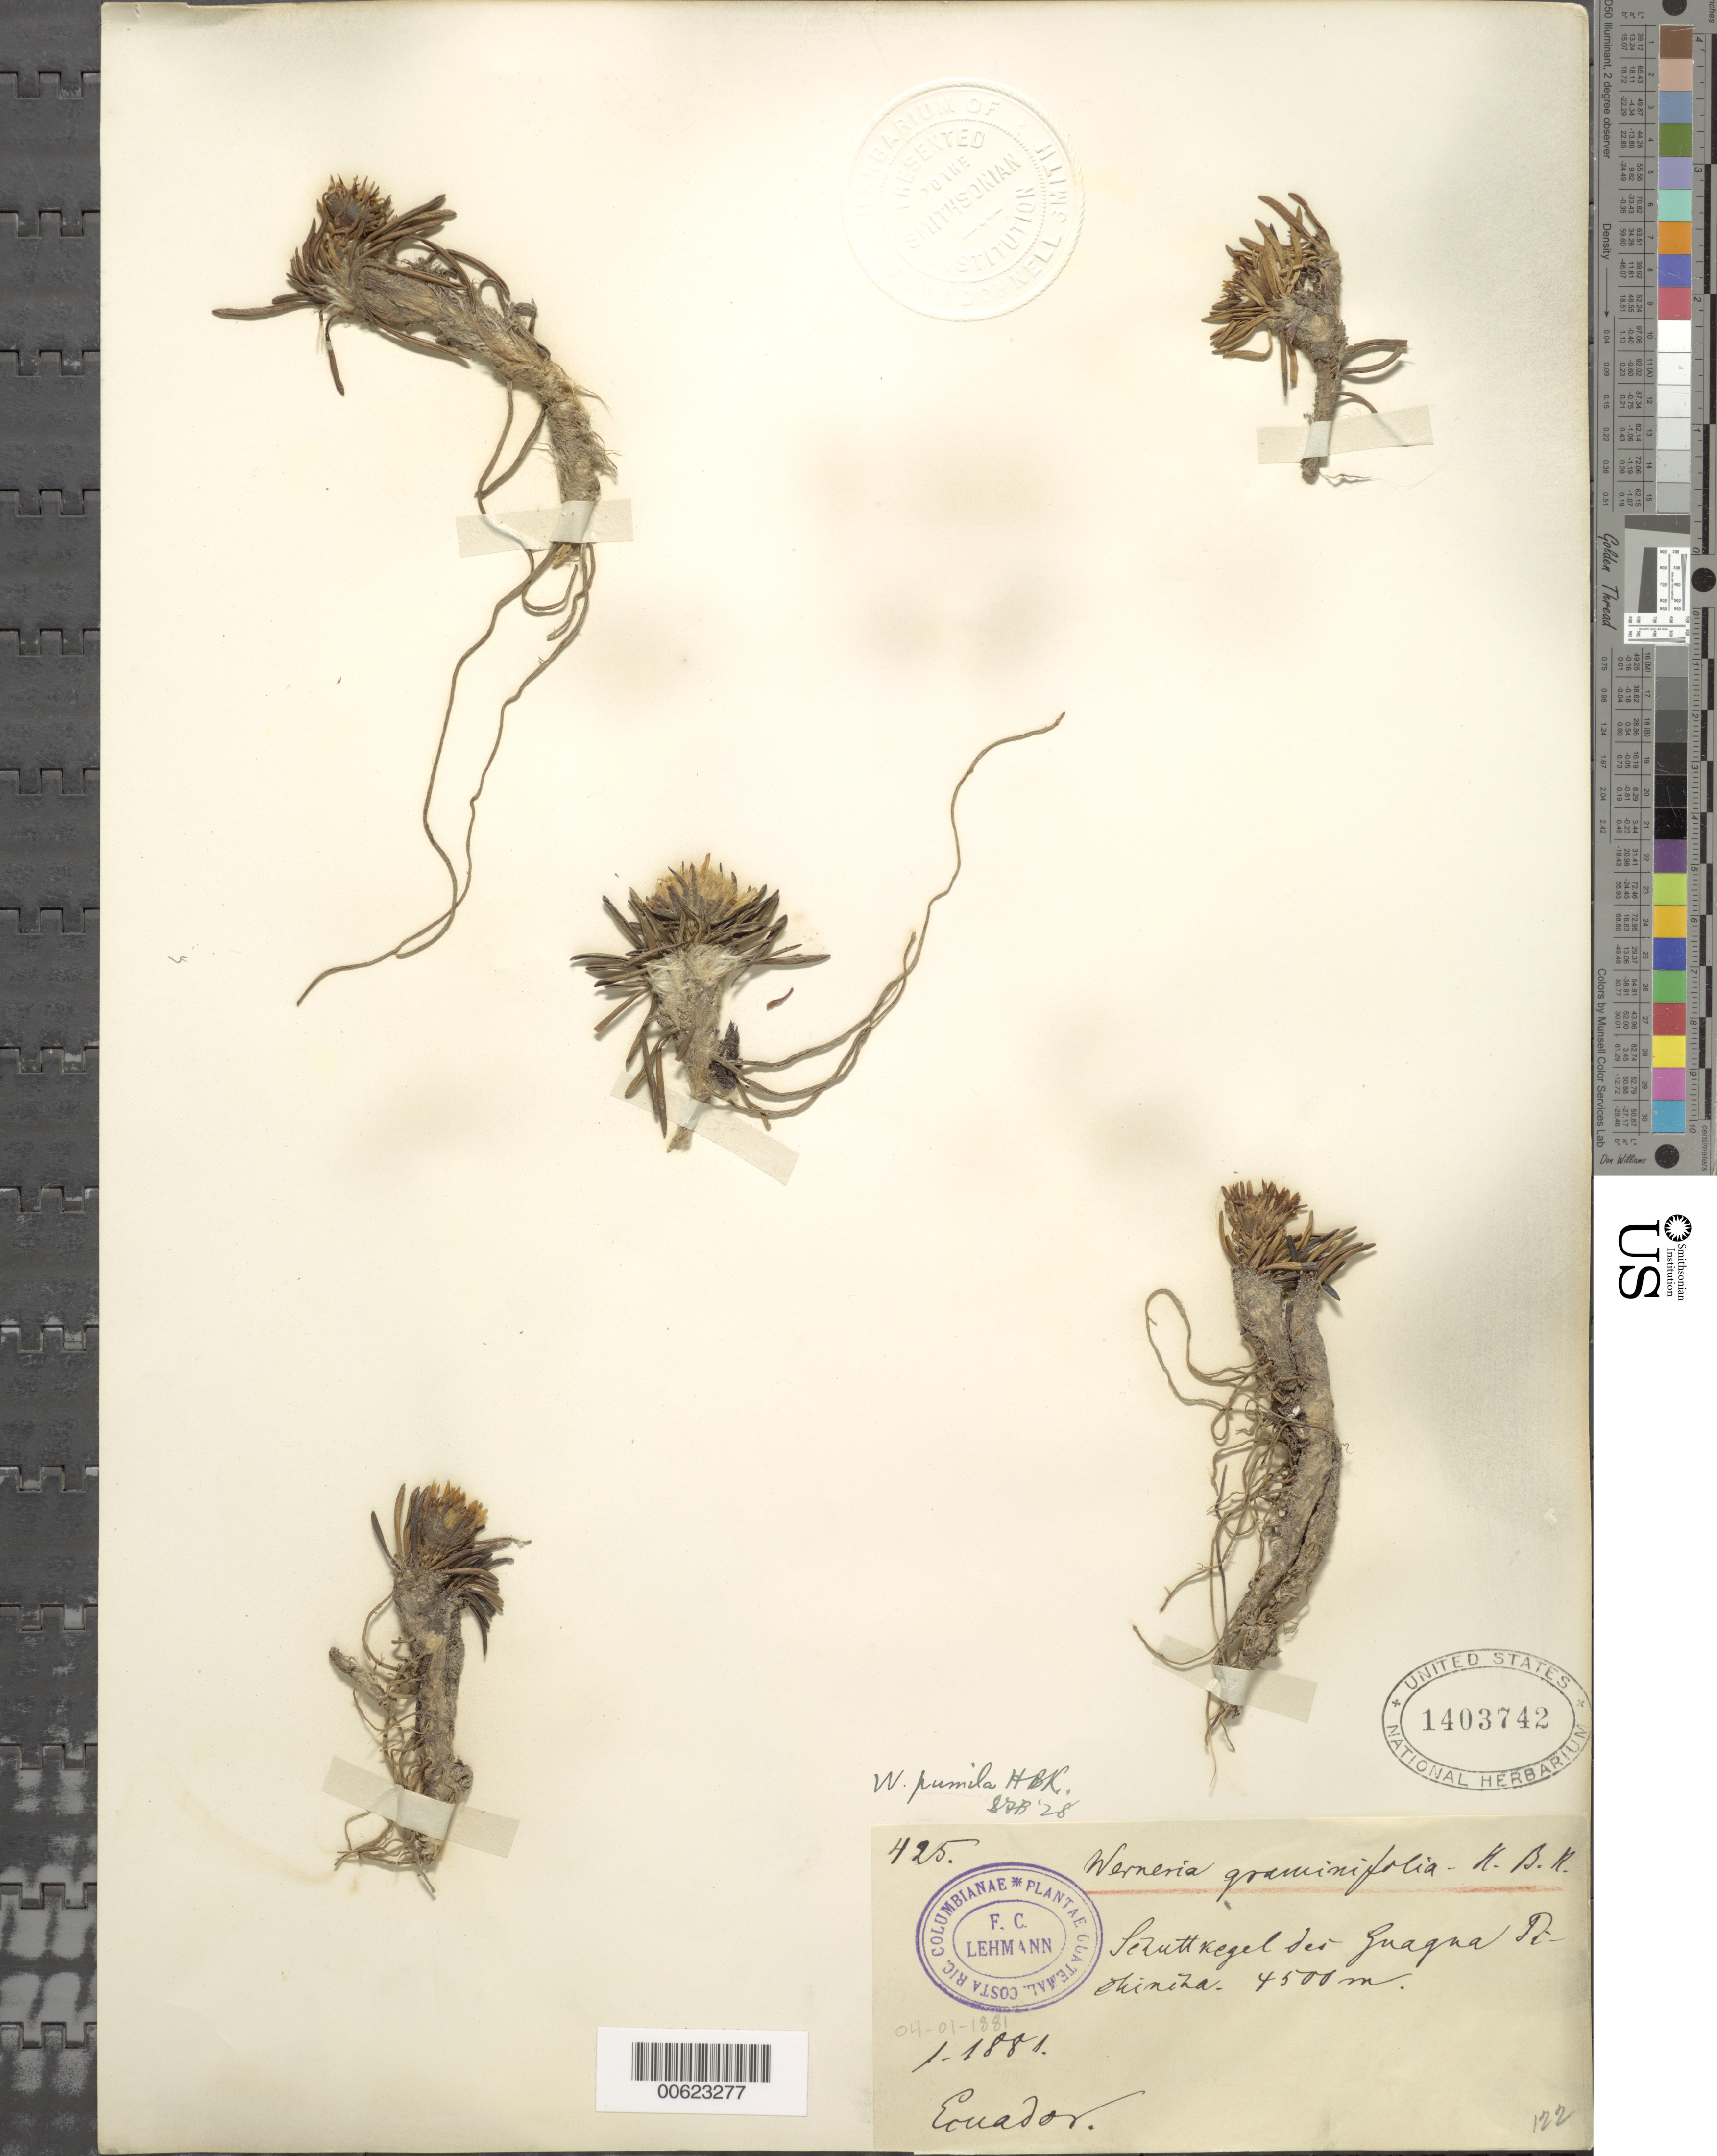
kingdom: Plantae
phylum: Tracheophyta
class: Magnoliopsida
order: Asterales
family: Asteraceae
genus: Werneria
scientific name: Werneria pumila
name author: Kunth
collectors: F. C. Lehmann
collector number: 425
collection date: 1881-01-04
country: Ecuador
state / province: Pichincha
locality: Guagna Pichincha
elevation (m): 4500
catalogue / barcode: US 1403742